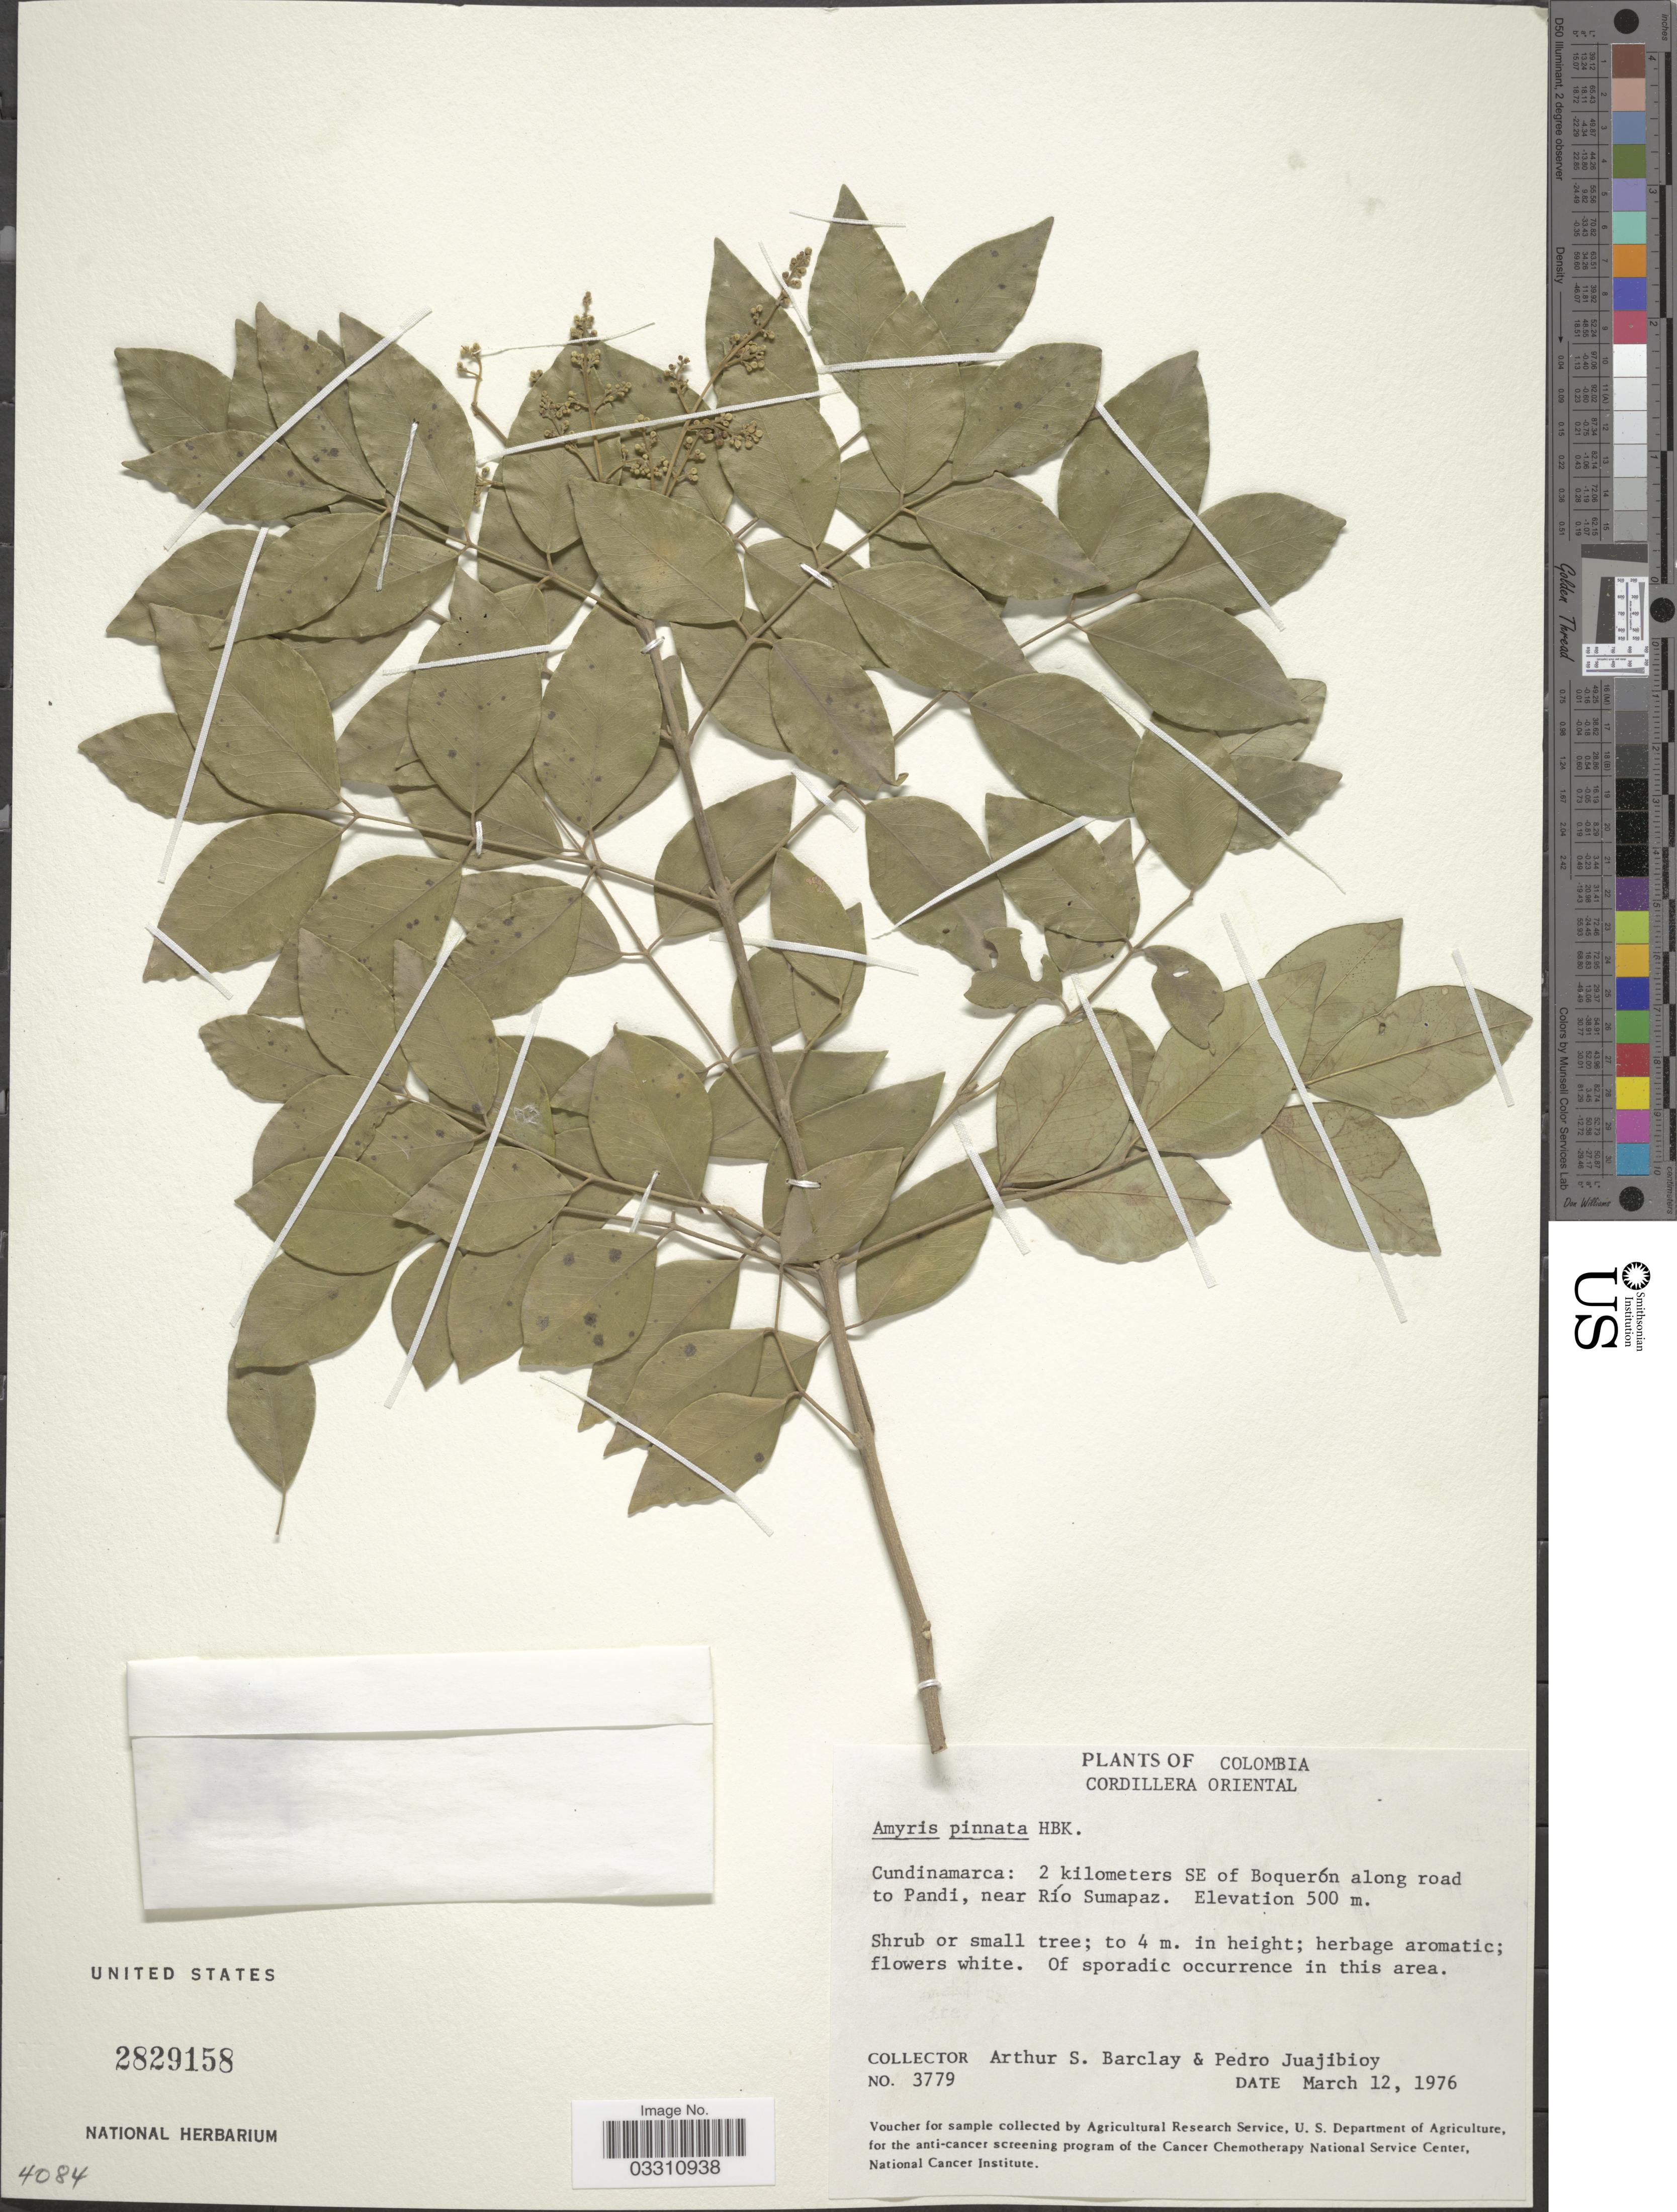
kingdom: Plantae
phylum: Tracheophyta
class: Magnoliopsida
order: Sapindales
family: Rutaceae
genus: Amyris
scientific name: Amyris pinnata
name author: Kunth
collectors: A. S. Barclay & P. Juajibioy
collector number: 3779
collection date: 1976-03-12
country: Colombia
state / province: Cundinamarca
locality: Cordillera Oriental, 2 kilometers SE of Boquerón along road to Pandi, near Río Sumapaz.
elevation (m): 500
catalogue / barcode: US 2829158